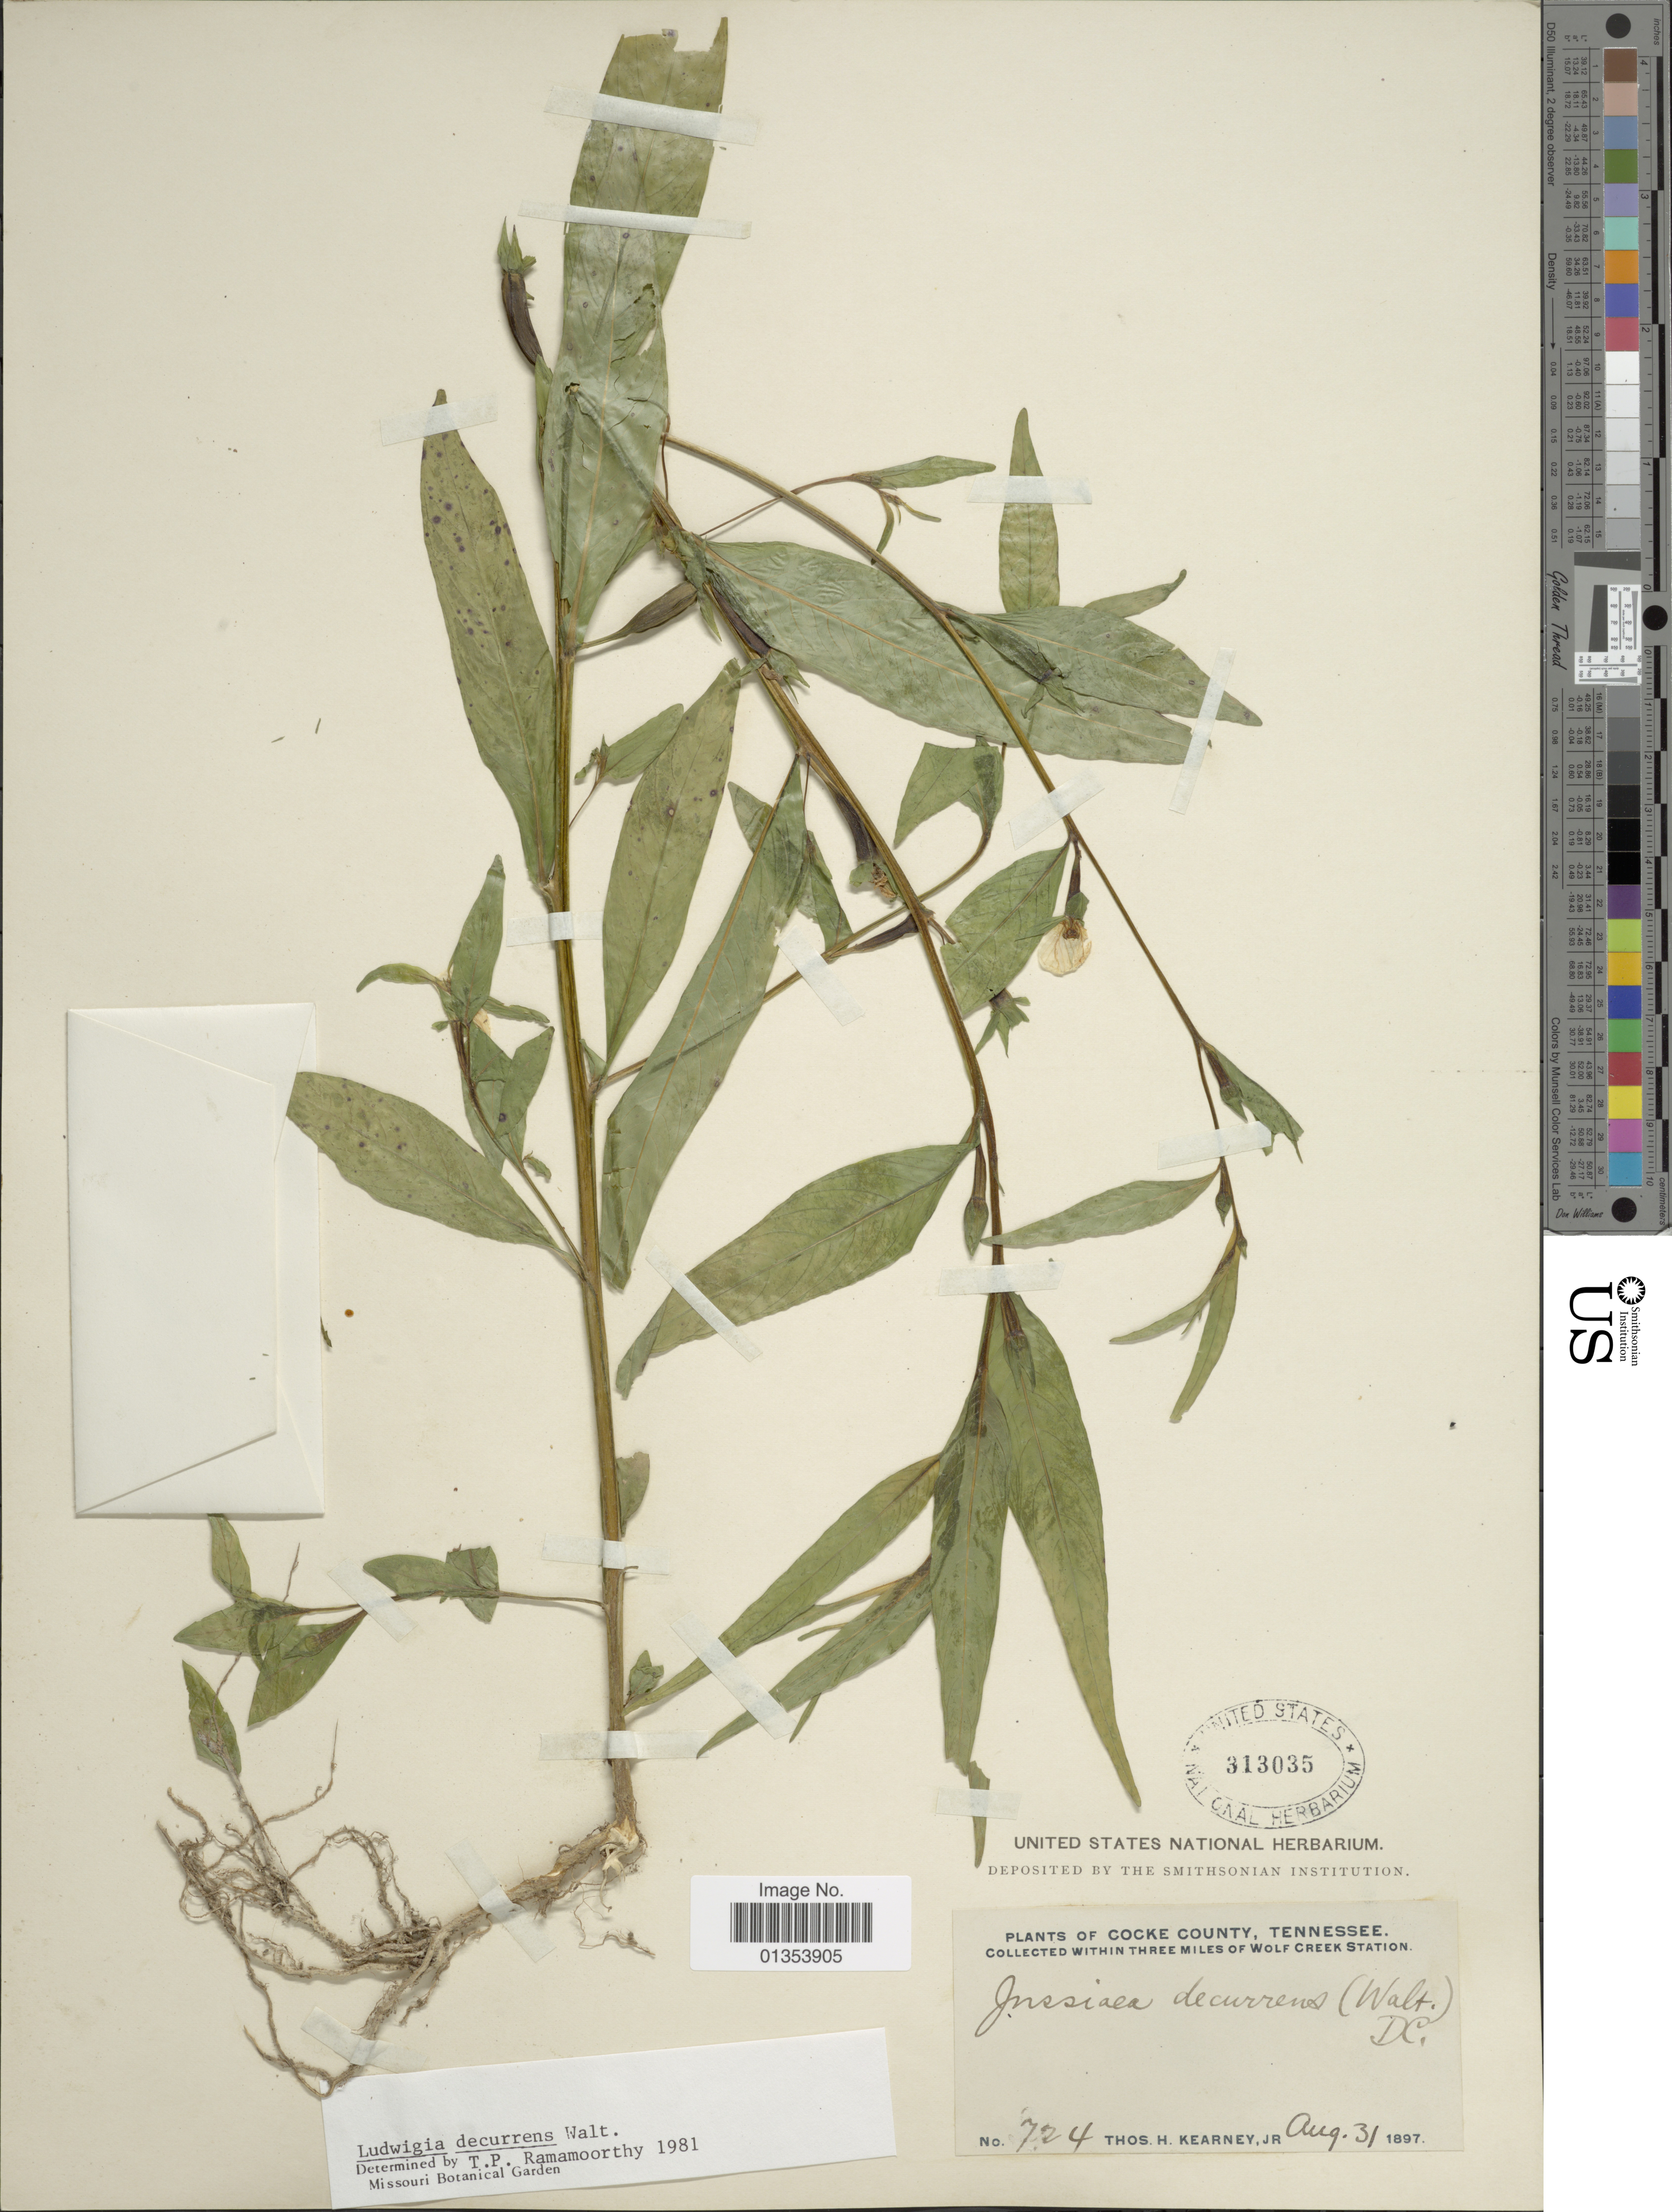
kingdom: Plantae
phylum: Tracheophyta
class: Magnoliopsida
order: Myrtales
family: Onagraceae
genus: Ludwigia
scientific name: Ludwigia decurrens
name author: Walter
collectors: T. H. Kearney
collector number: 724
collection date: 1897-08-31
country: United States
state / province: Tennessee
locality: Three miles of Wolf Creek Station, Cocke County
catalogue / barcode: US 313035